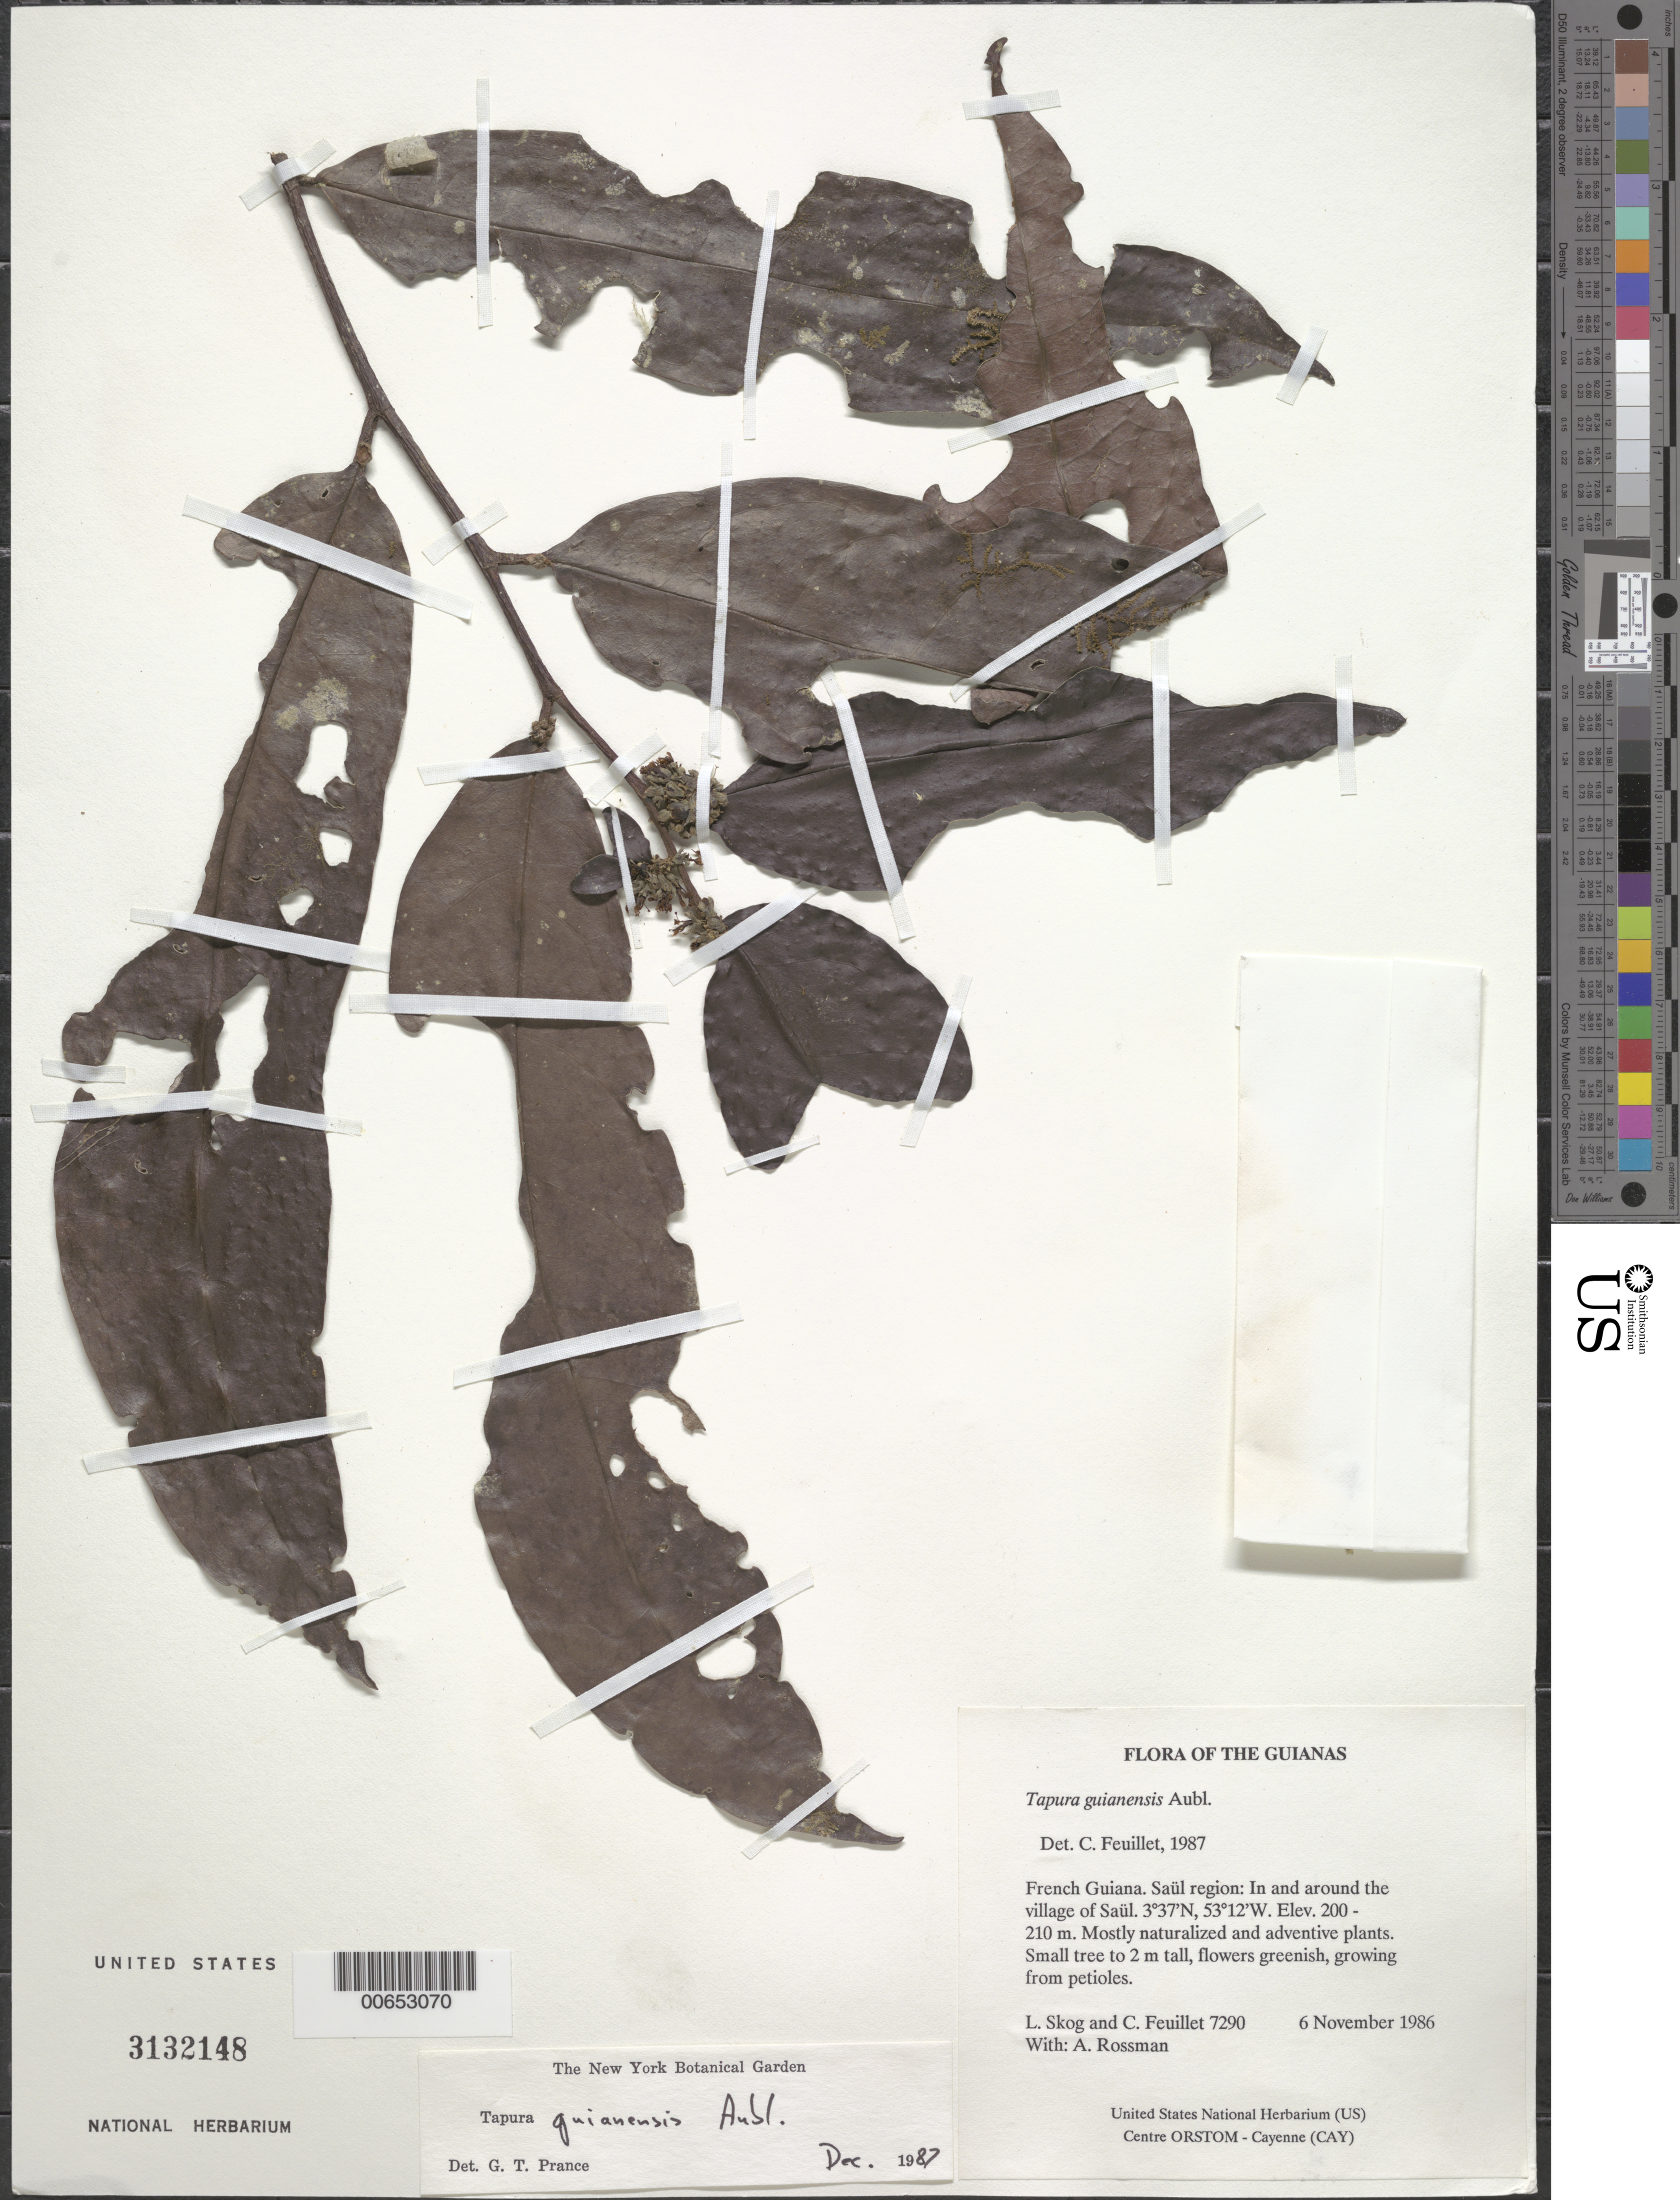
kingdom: Plantae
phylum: Tracheophyta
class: Magnoliopsida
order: Malpighiales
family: Dichapetalaceae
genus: Tapura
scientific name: Tapura guianensis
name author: Aubl.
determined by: Prance, G. T.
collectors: L. E. Skog, C. Feuillet & A. Rossman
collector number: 7290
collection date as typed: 6 November 1986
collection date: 1986-11-06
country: French Guiana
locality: Saül. In and around the village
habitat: Mostly naturalized and adventive plants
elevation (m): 200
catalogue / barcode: US 3132148